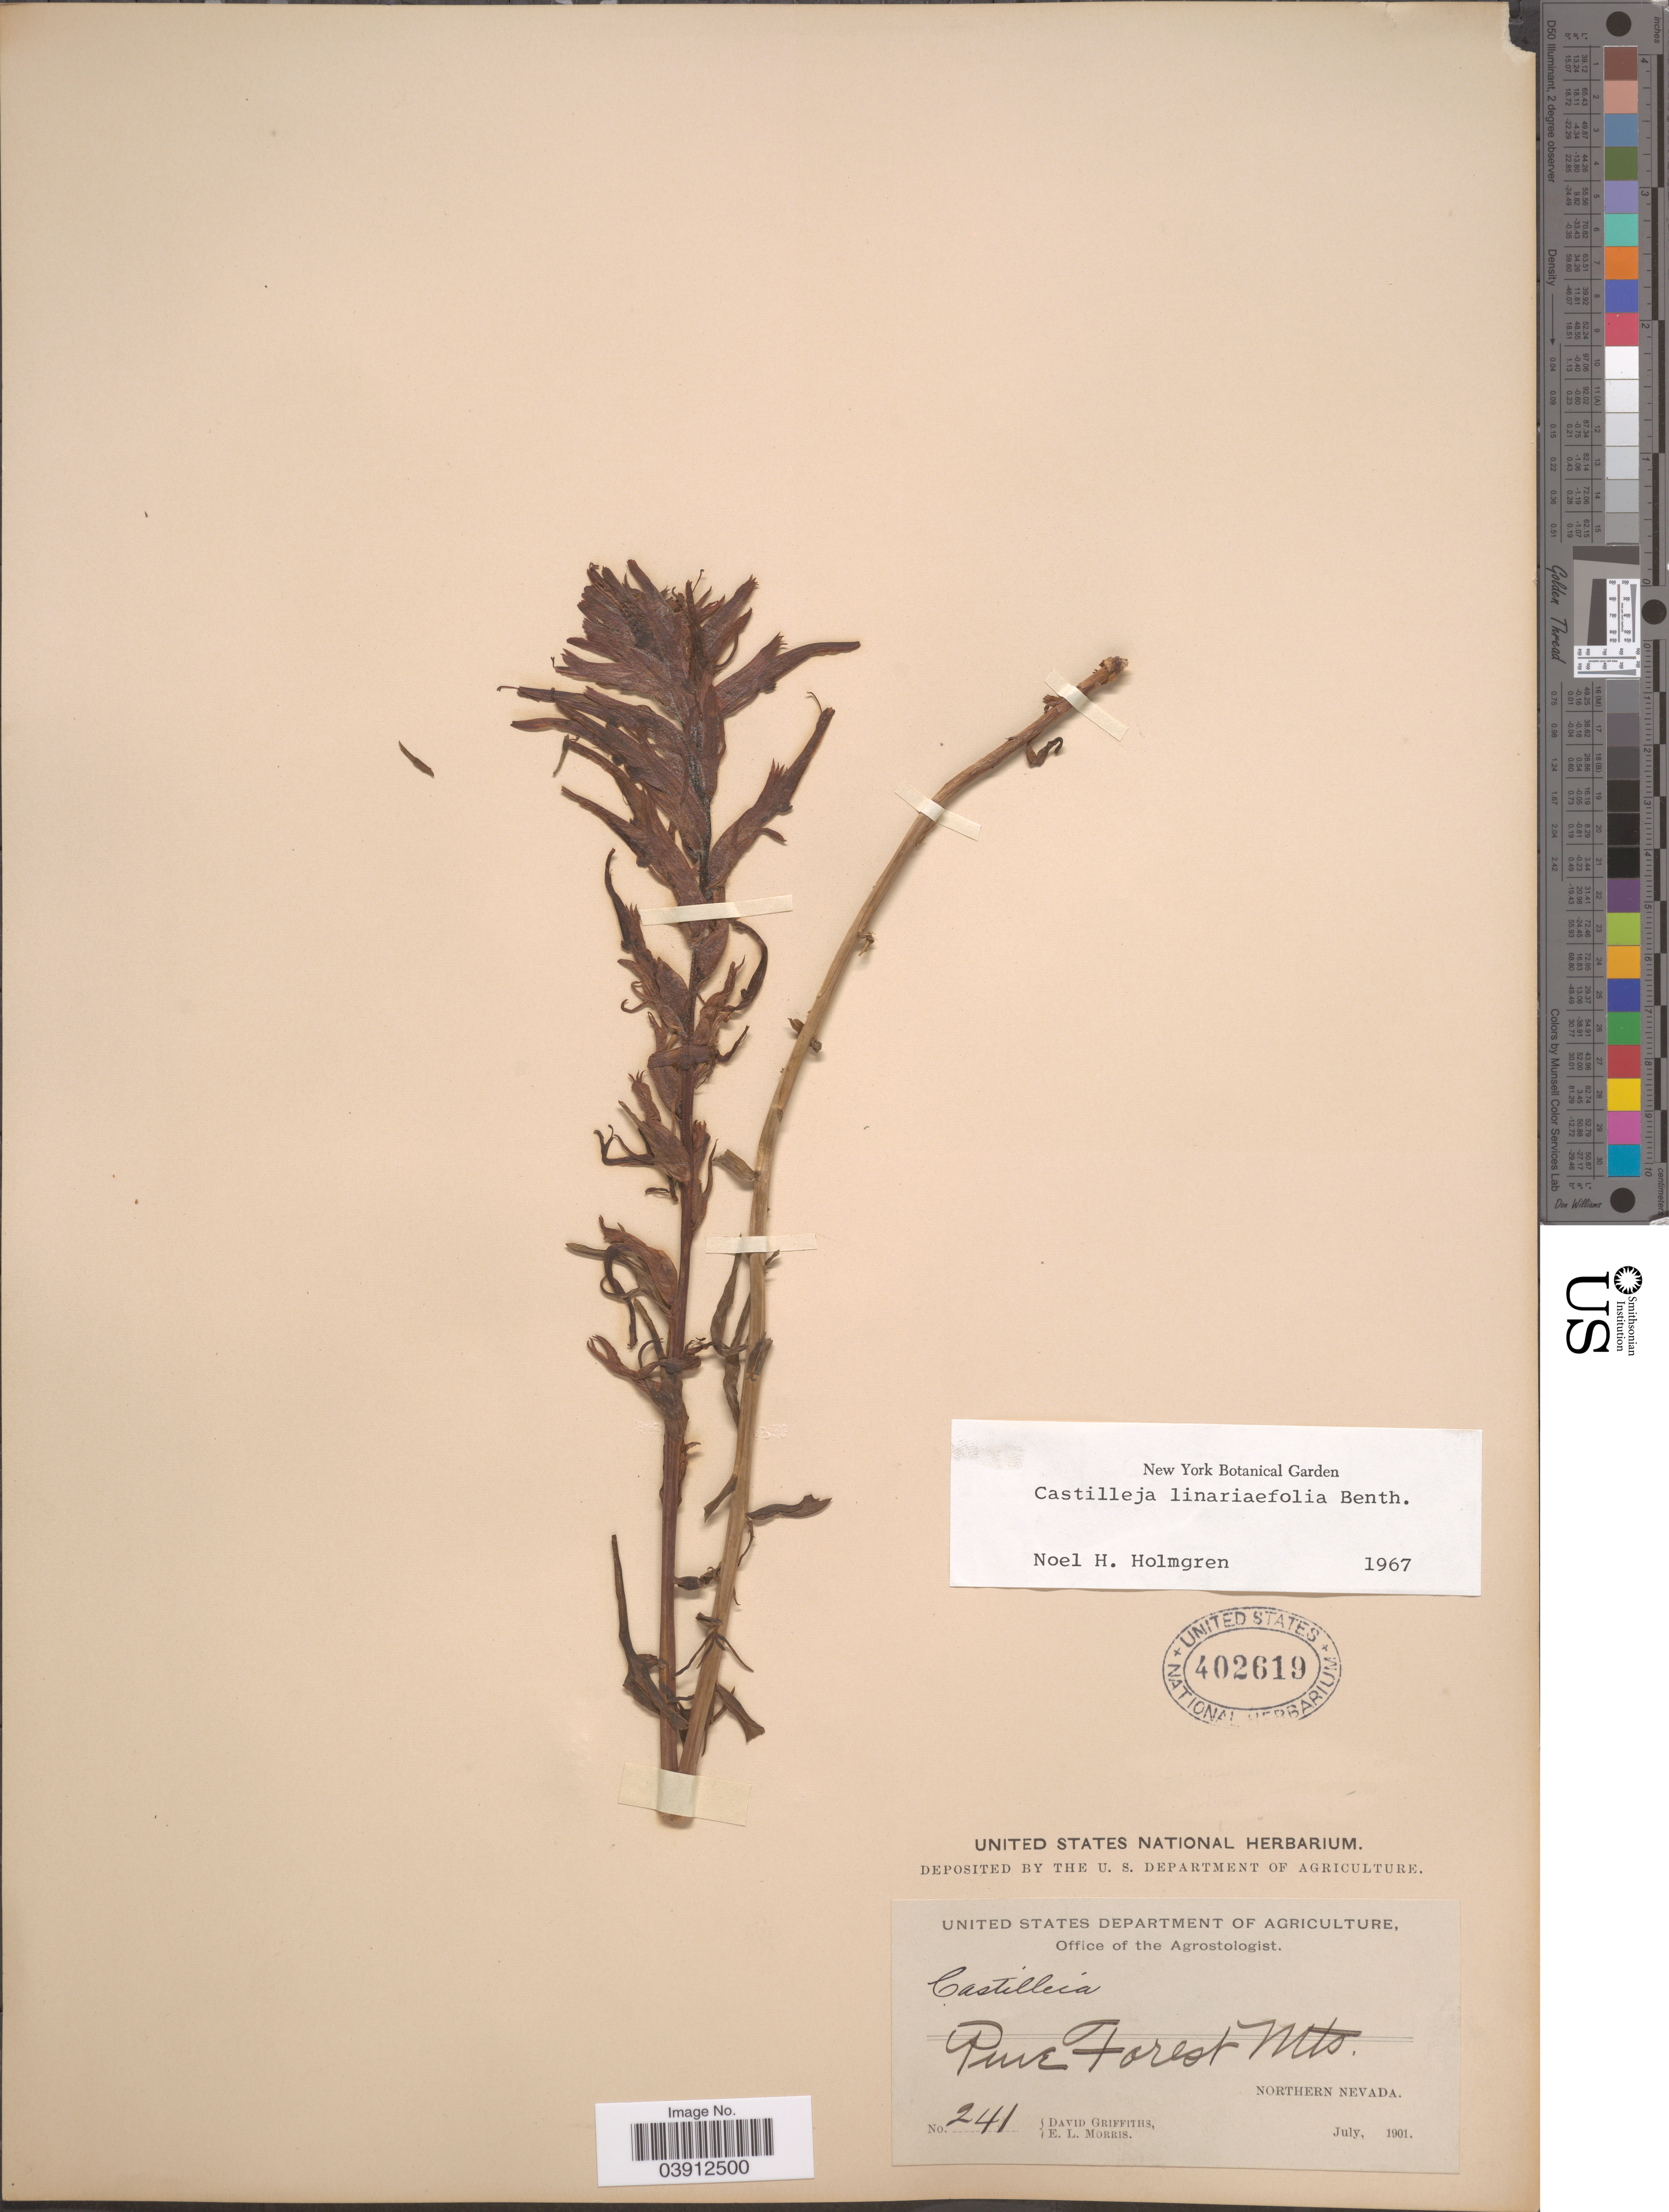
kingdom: Plantae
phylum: Tracheophyta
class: Magnoliopsida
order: Lamiales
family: Orobanchaceae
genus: Castilleja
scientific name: Castilleja linariifolia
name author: Benth.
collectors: D. Griffiths & E. Morris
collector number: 241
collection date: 1901-07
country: United States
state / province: Nevada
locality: Pine Forest Mts. Northern Nevada.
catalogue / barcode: US 402619